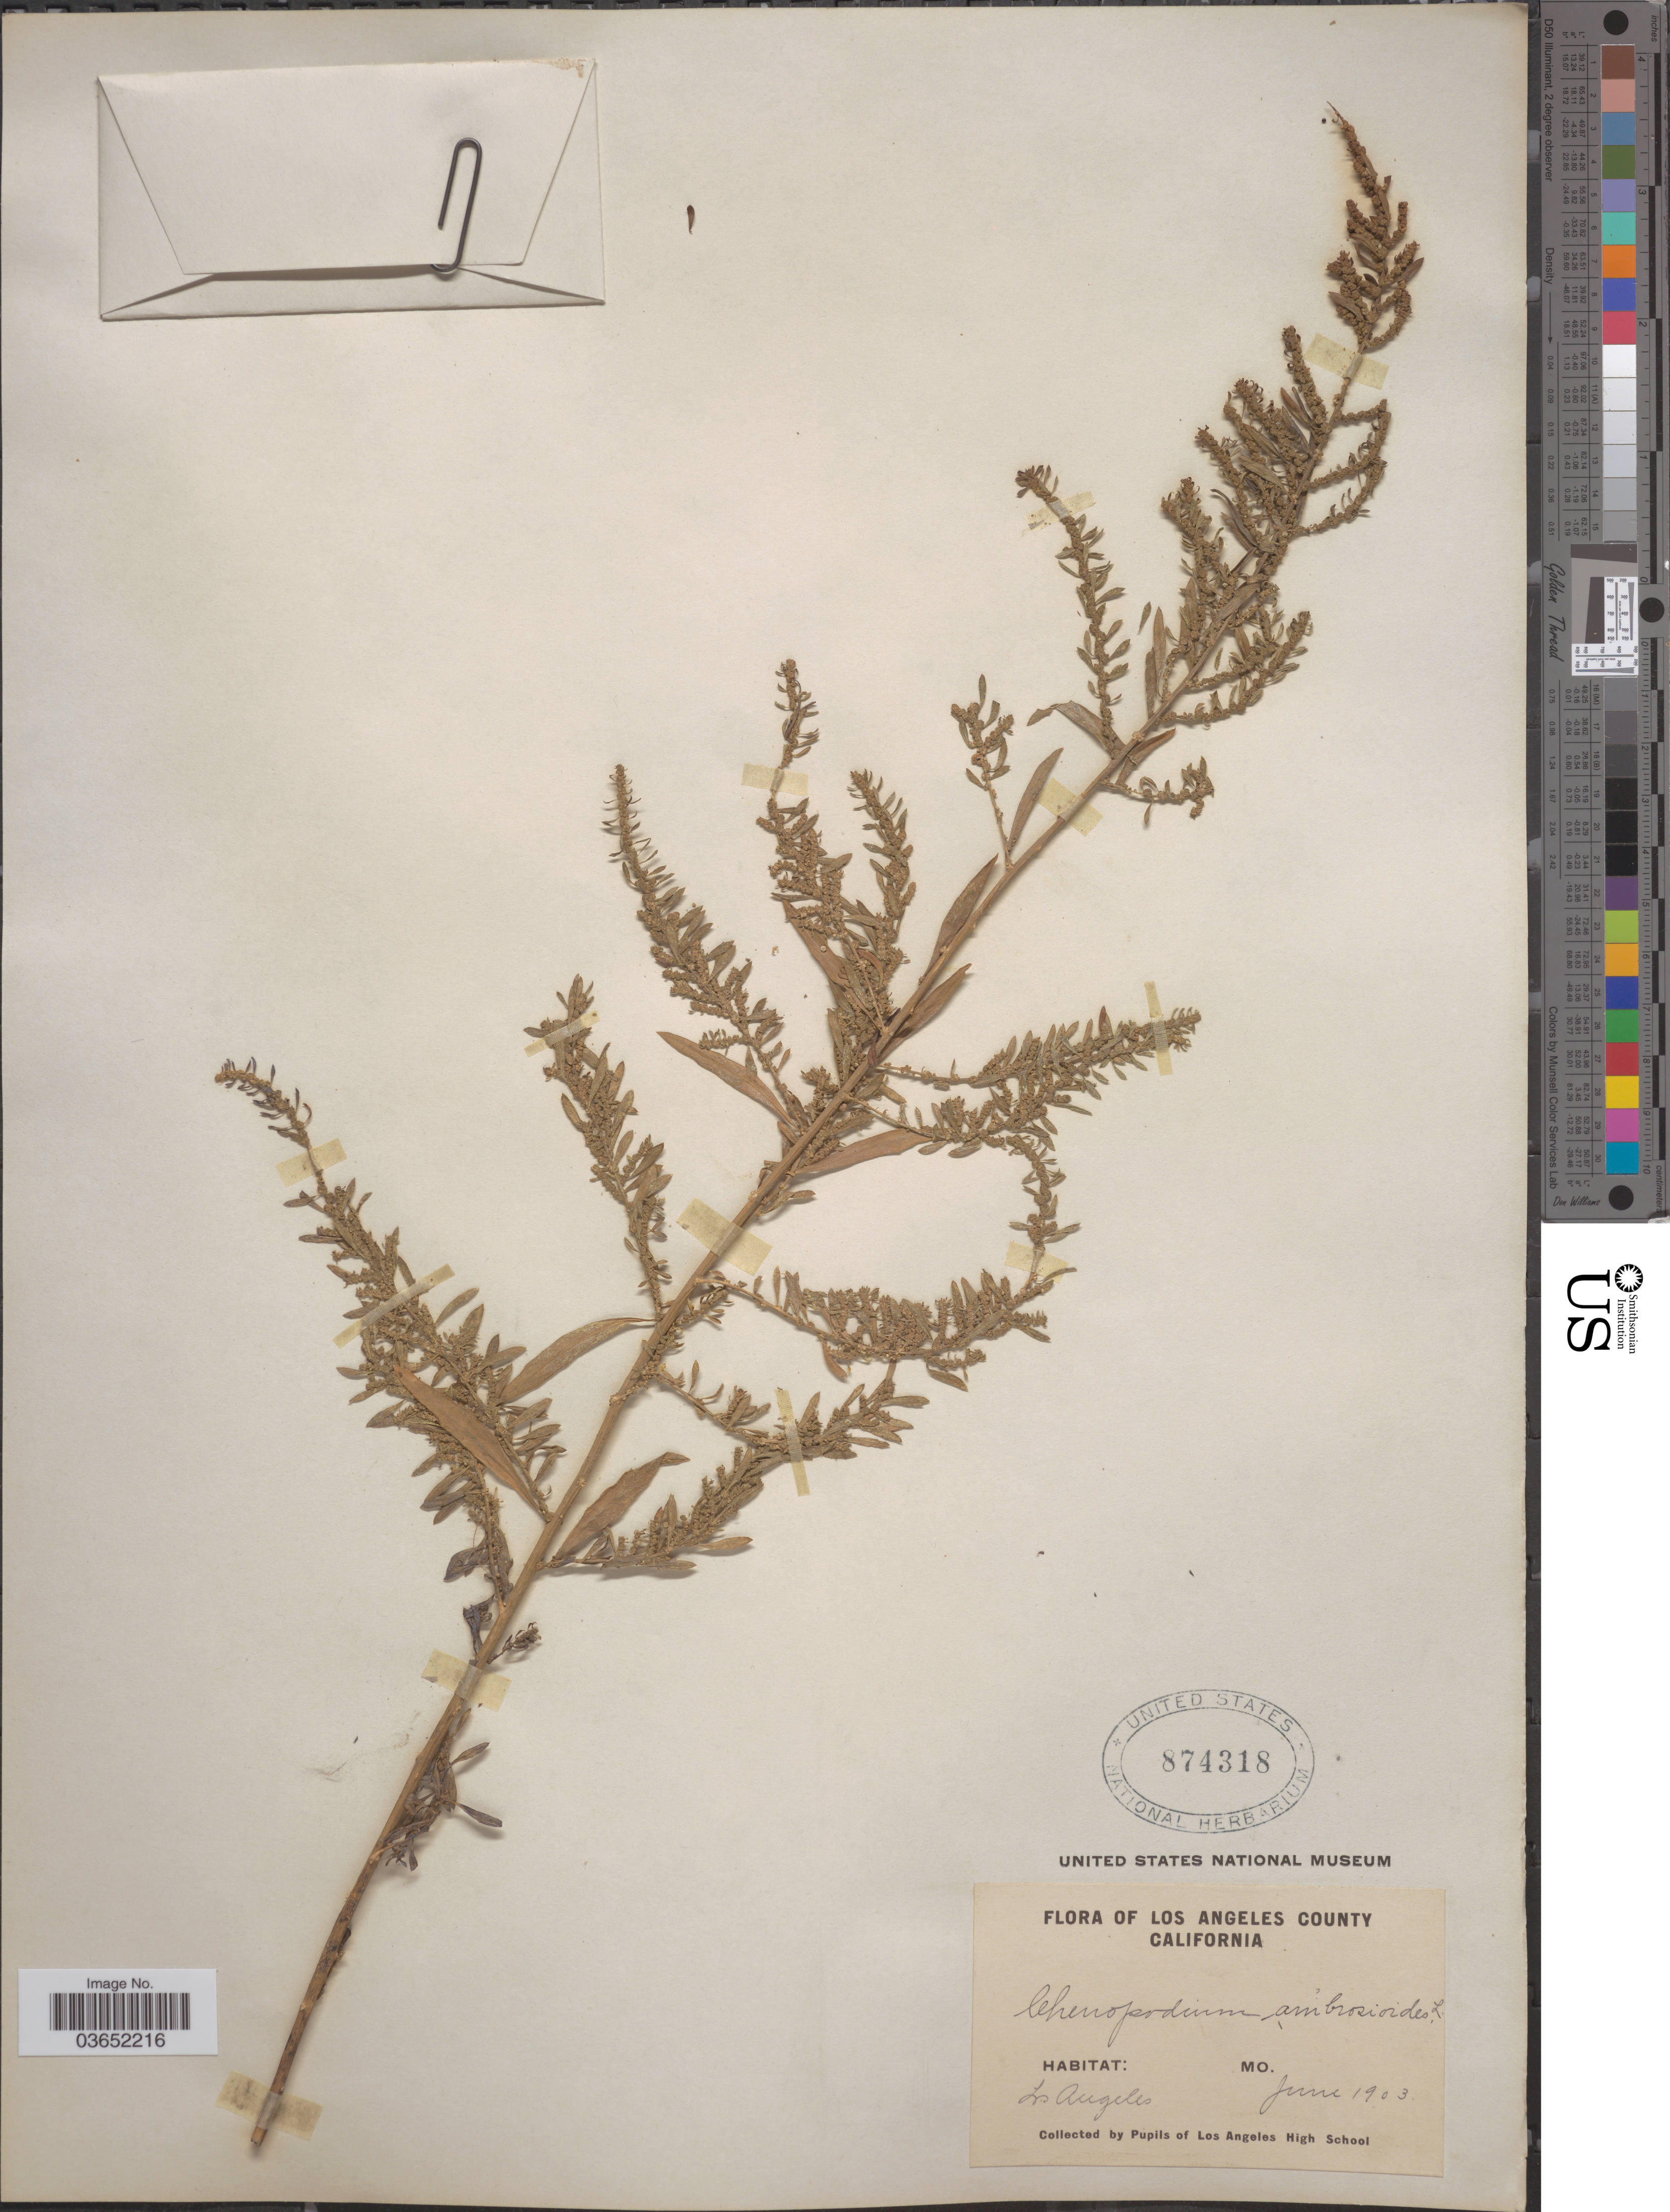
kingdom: Plantae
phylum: Tracheophyta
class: Magnoliopsida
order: Caryophyllales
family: Amaranthaceae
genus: Chenopodium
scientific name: Chenopodium ambrosioides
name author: L.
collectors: Pupils of Los Angeles High School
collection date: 1903-06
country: United States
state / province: California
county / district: Los Angeles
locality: Los Angeles County. Los Angeles.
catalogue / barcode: US 874318